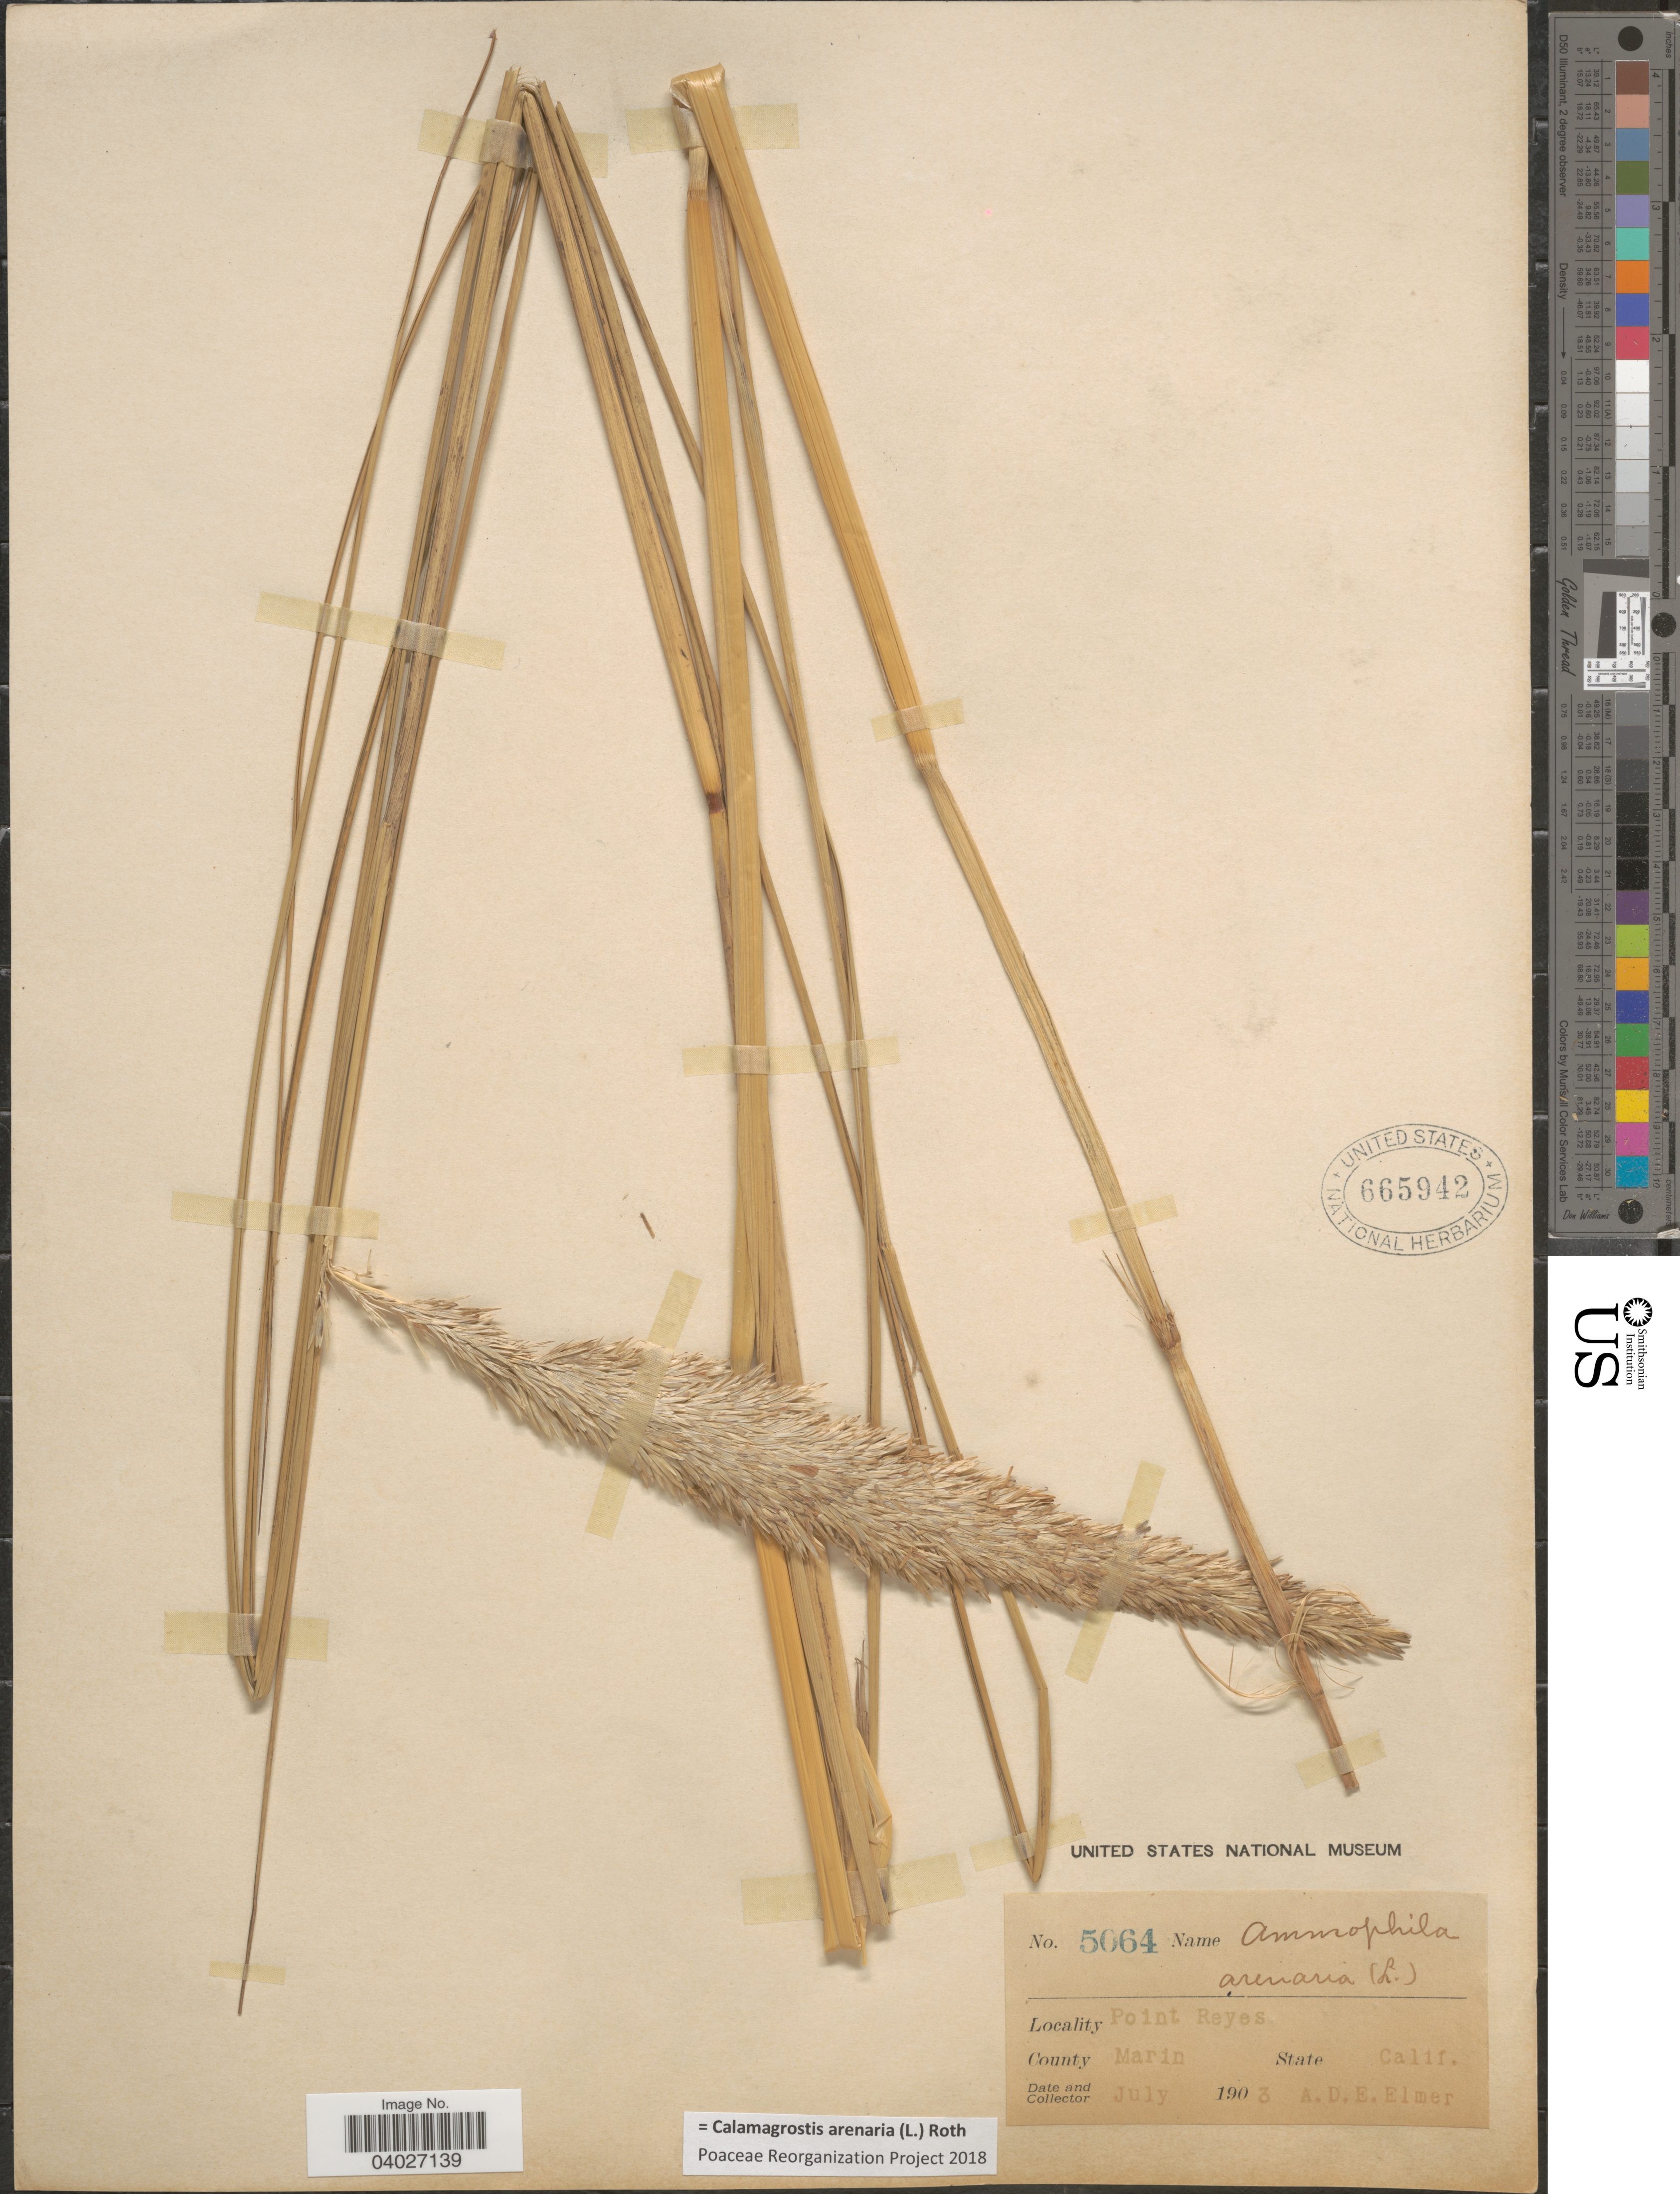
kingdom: Plantae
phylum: Tracheophyta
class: Liliopsida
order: Poales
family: Poaceae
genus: Calamagrostis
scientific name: Calamagrostis arenaria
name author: (L.) Roth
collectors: A. D. E. Elmer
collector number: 5064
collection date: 1903-07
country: United States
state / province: California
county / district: Marin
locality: Point Reyes. County Marin.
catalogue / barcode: US 665942